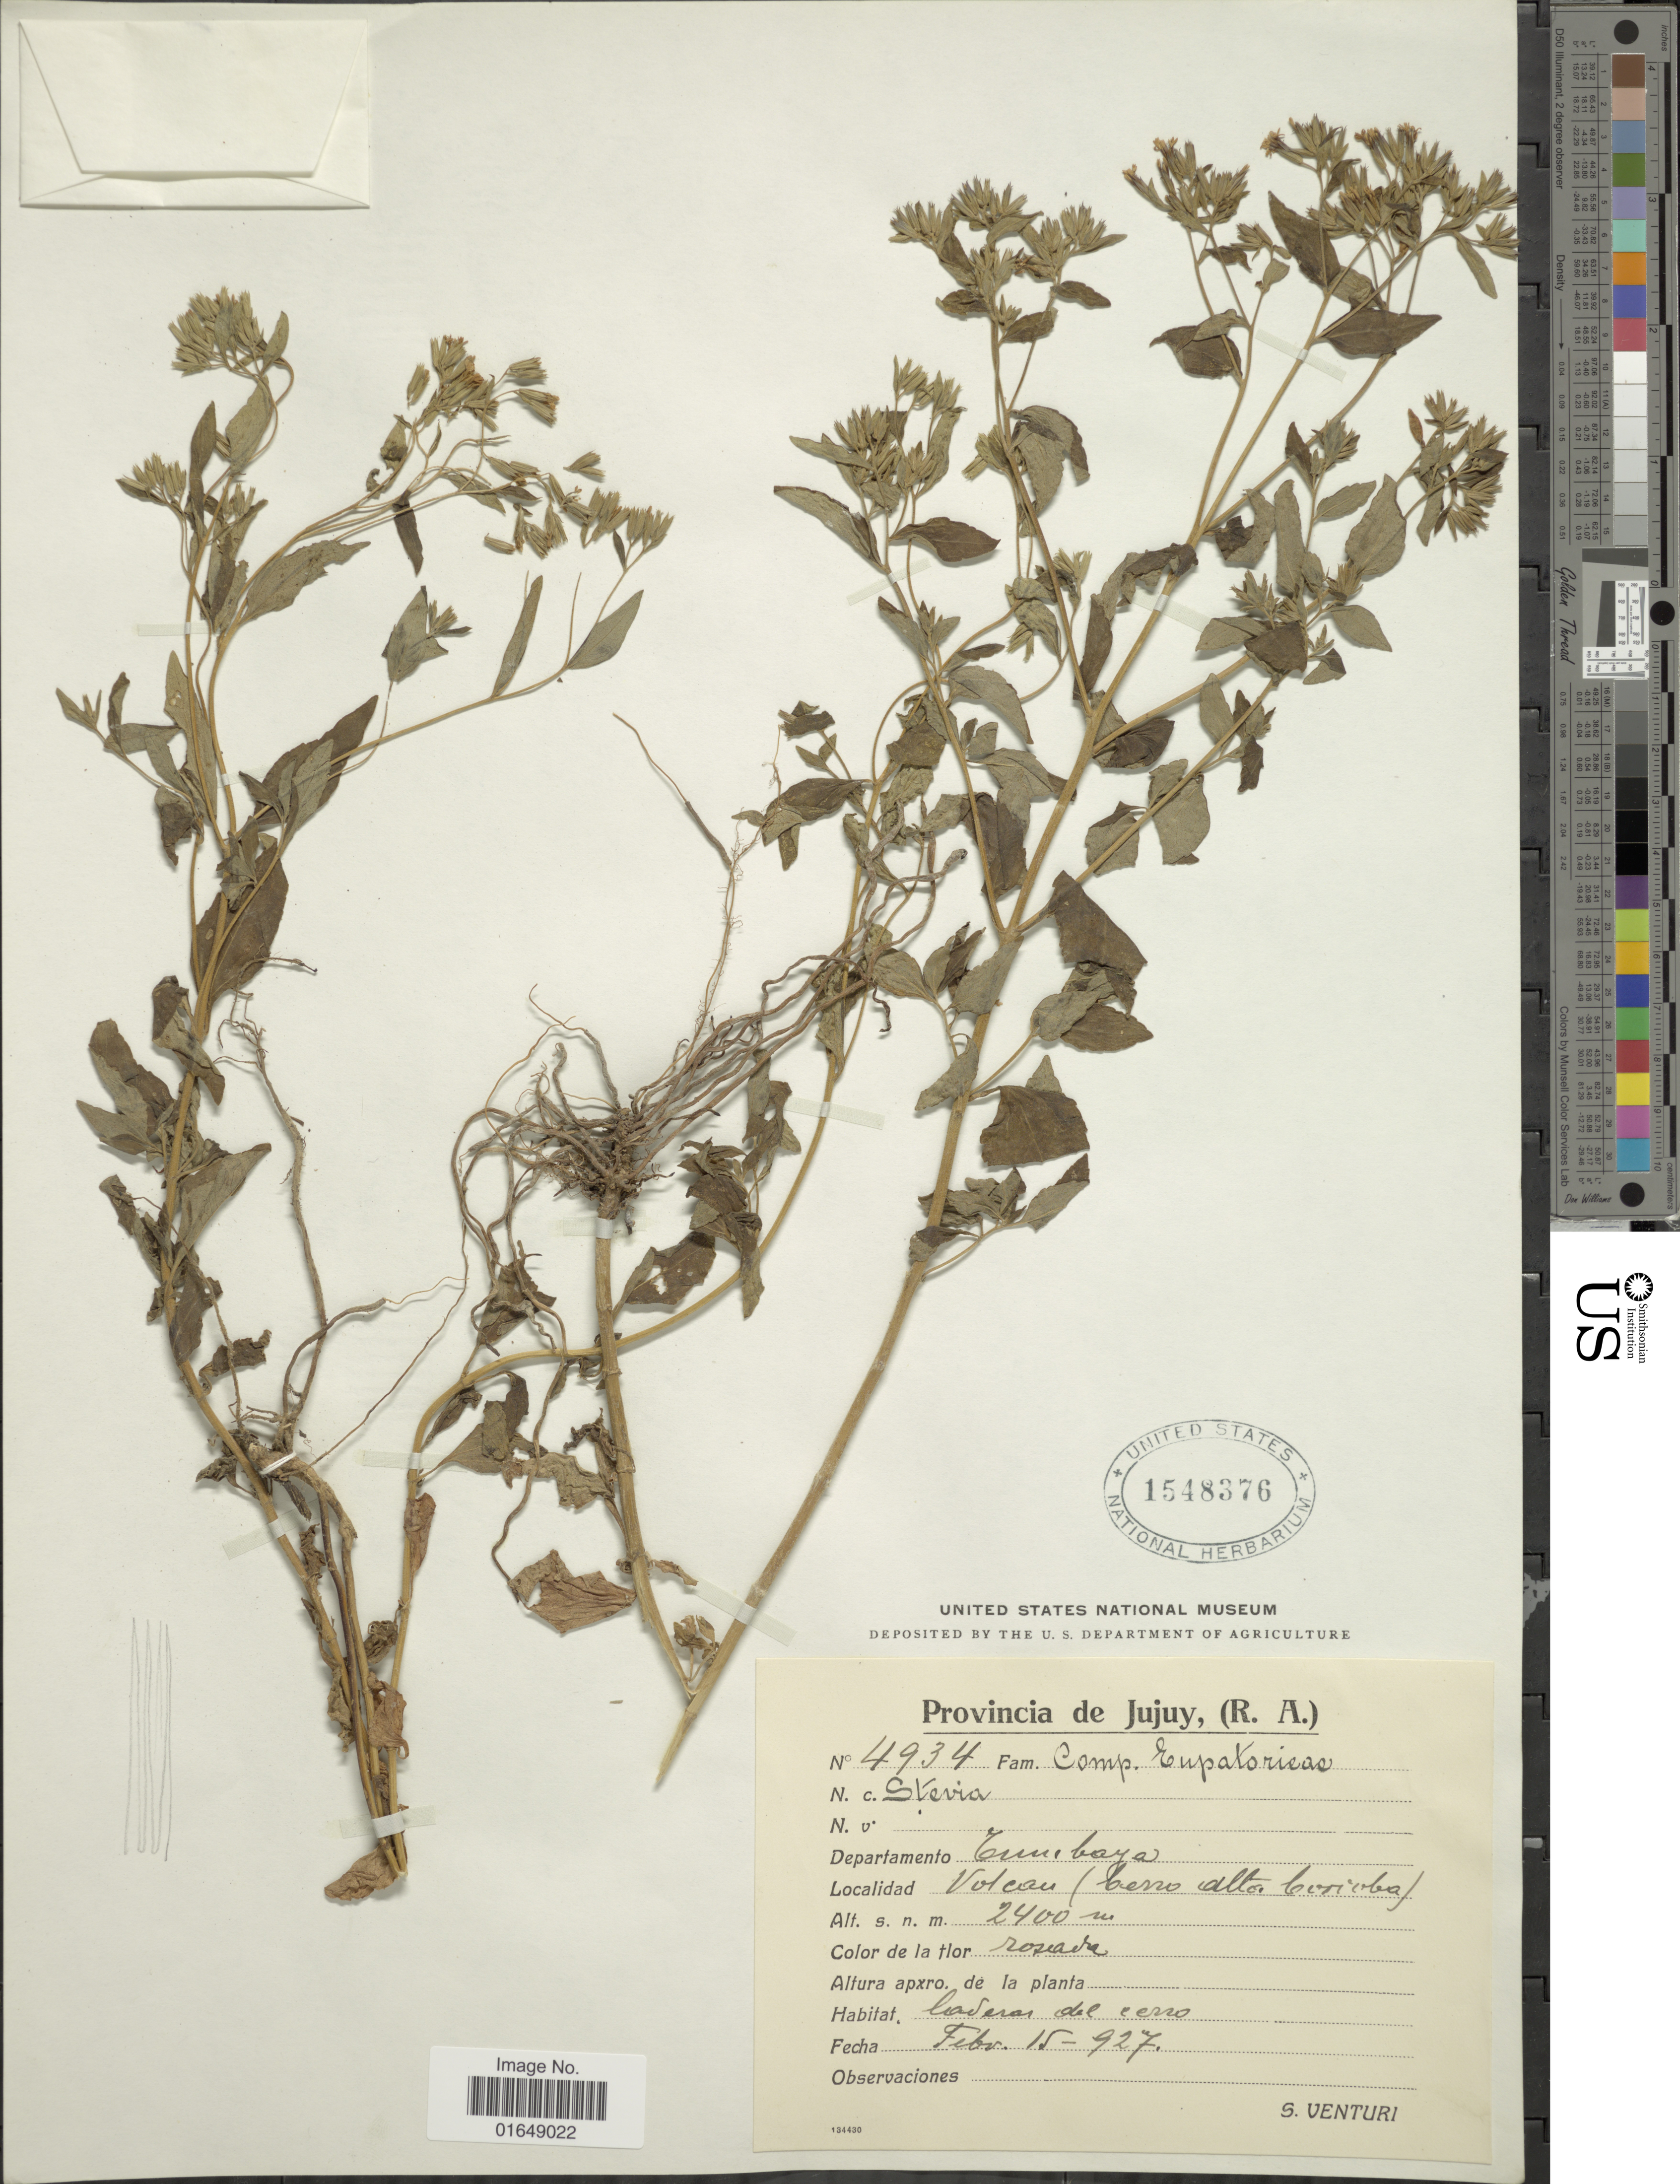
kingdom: Plantae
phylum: Tracheophyta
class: Magnoliopsida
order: Asterales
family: Asteraceae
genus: Stevia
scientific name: Stevia sp.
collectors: S. Venturi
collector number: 4934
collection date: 1927-02-15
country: Argentina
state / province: Jujuy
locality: (R.A.) Departamento Tunibaya, Volcan (Cerro alta Corrioba).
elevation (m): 2400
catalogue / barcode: US 1548376